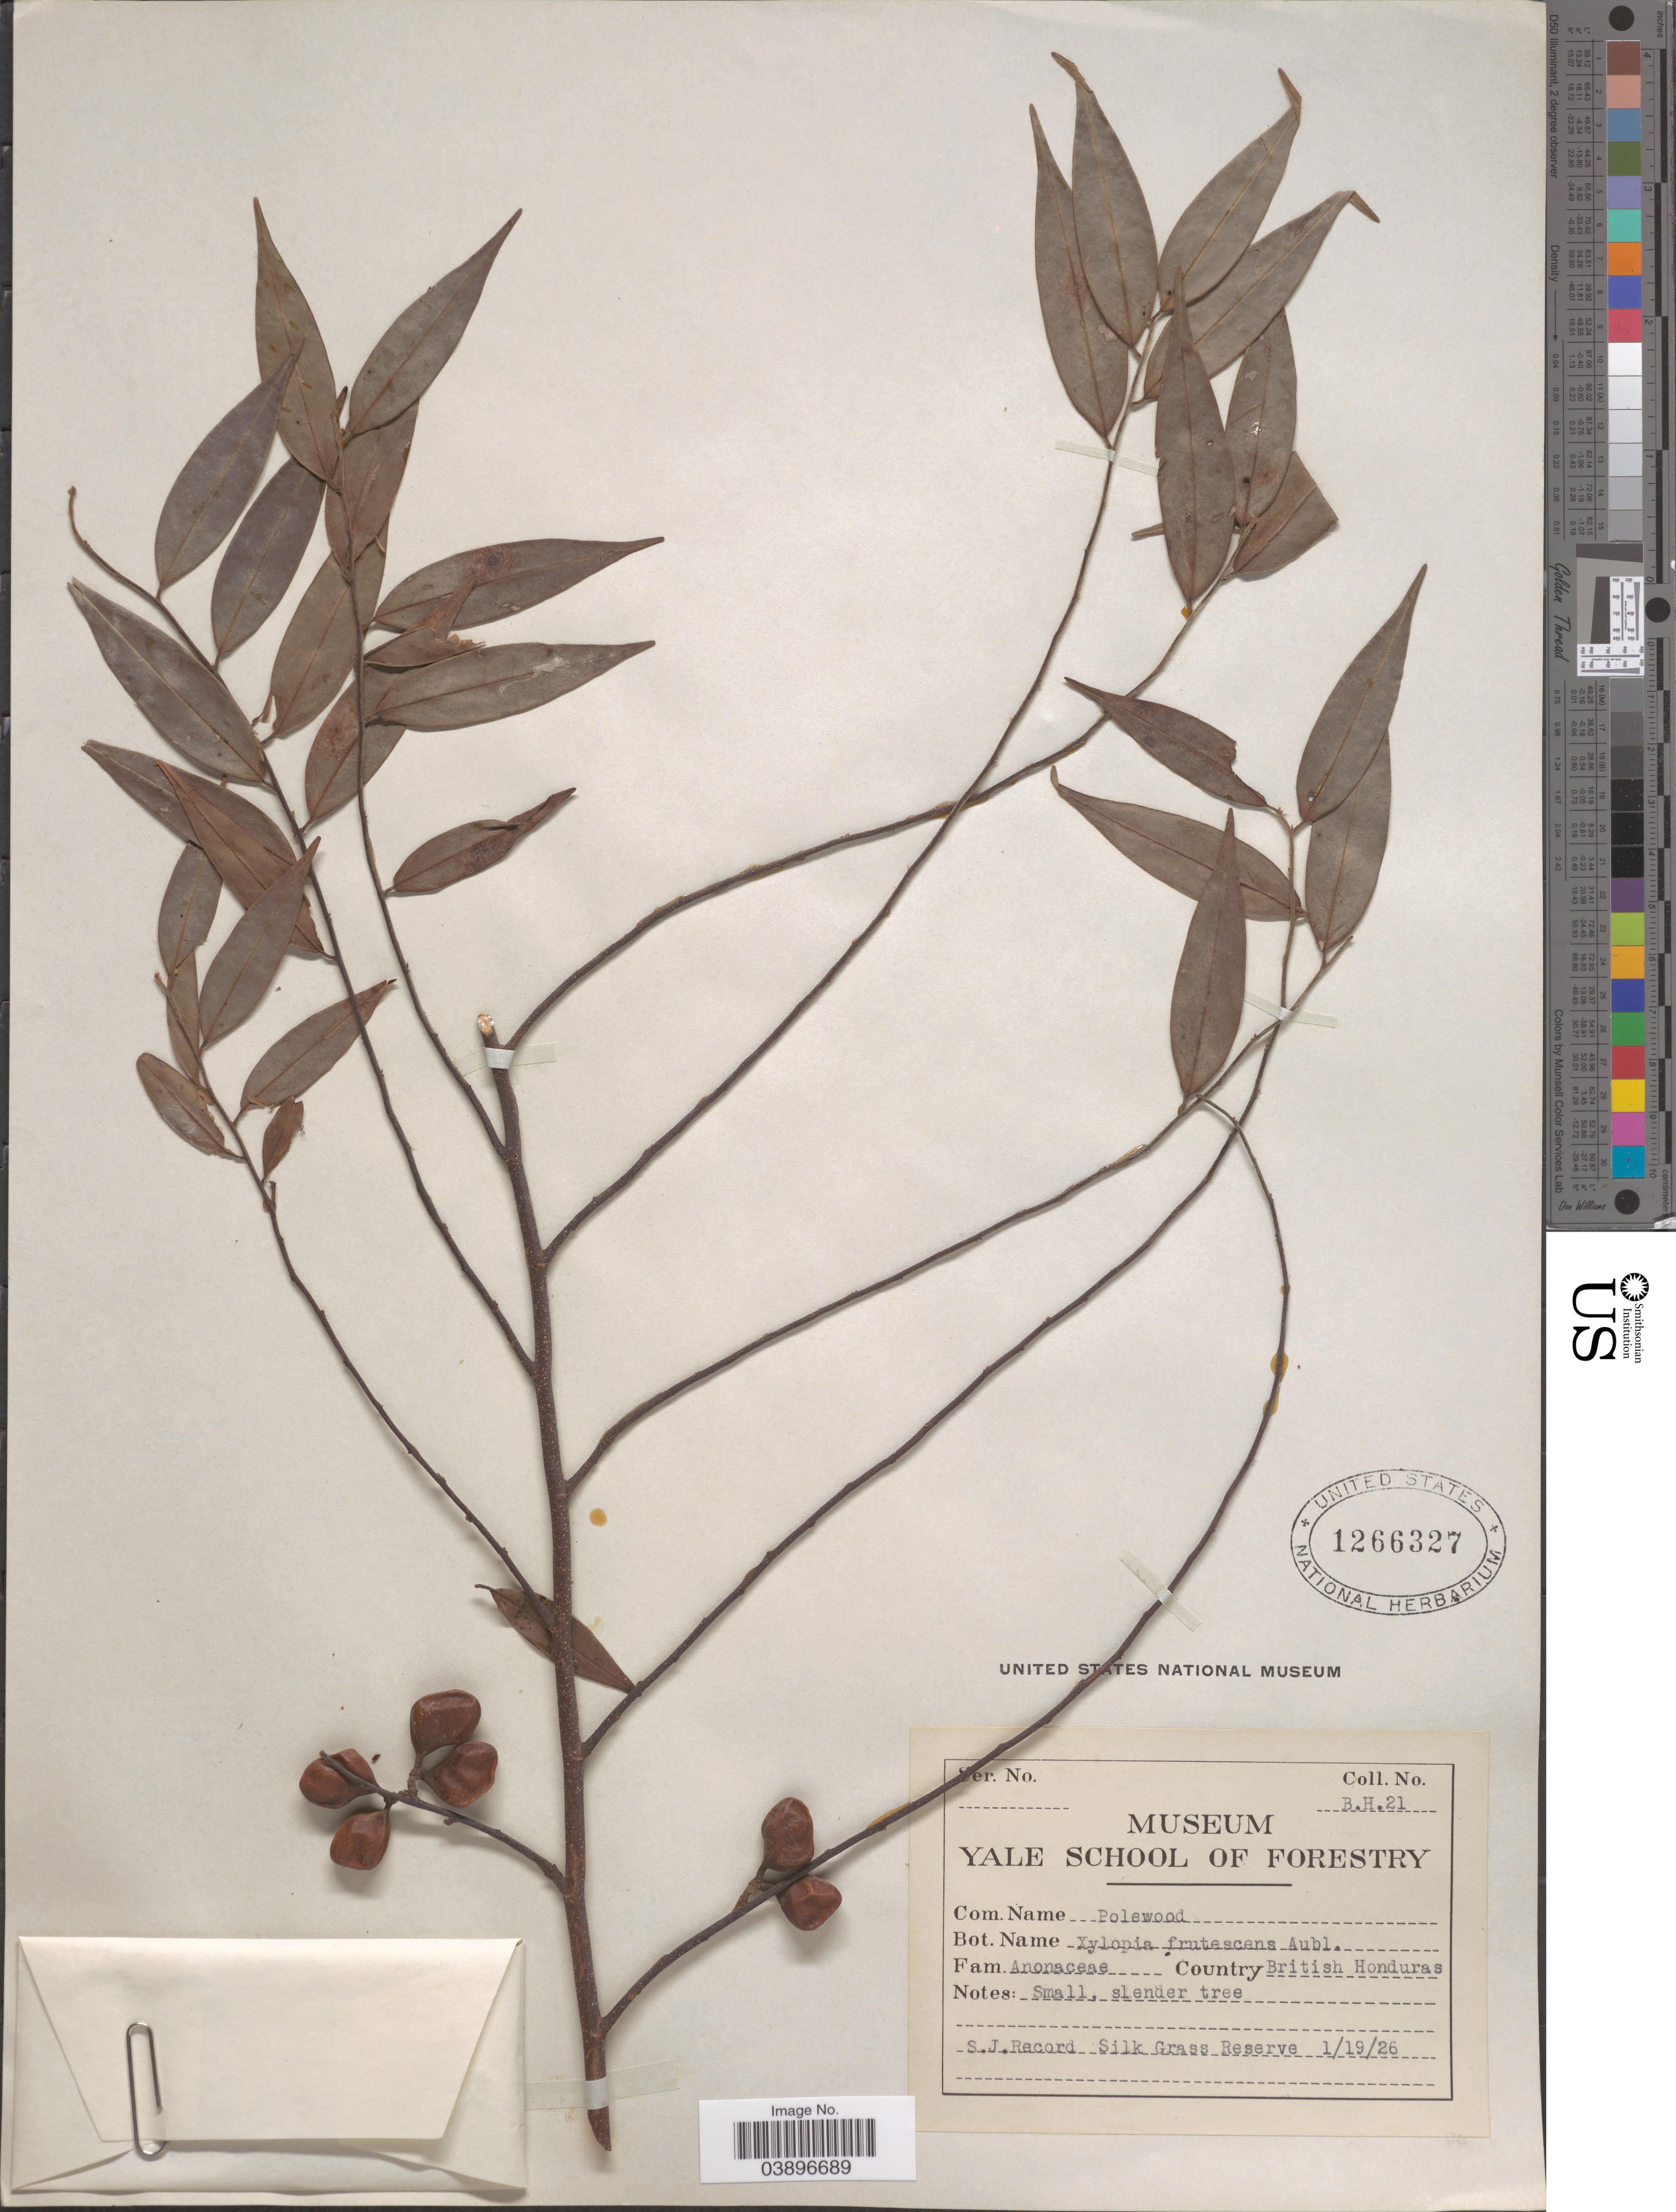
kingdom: Plantae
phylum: Tracheophyta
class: Magnoliopsida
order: Magnoliales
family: Annonaceae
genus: Xylopia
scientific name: Xylopia frutescens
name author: Aubl.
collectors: S. J. Record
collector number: BH21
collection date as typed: Transcribed d/m/y: 19/1/26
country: Belize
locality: Country British Honduras. Silk Grass Reserve.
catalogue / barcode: US 1266327